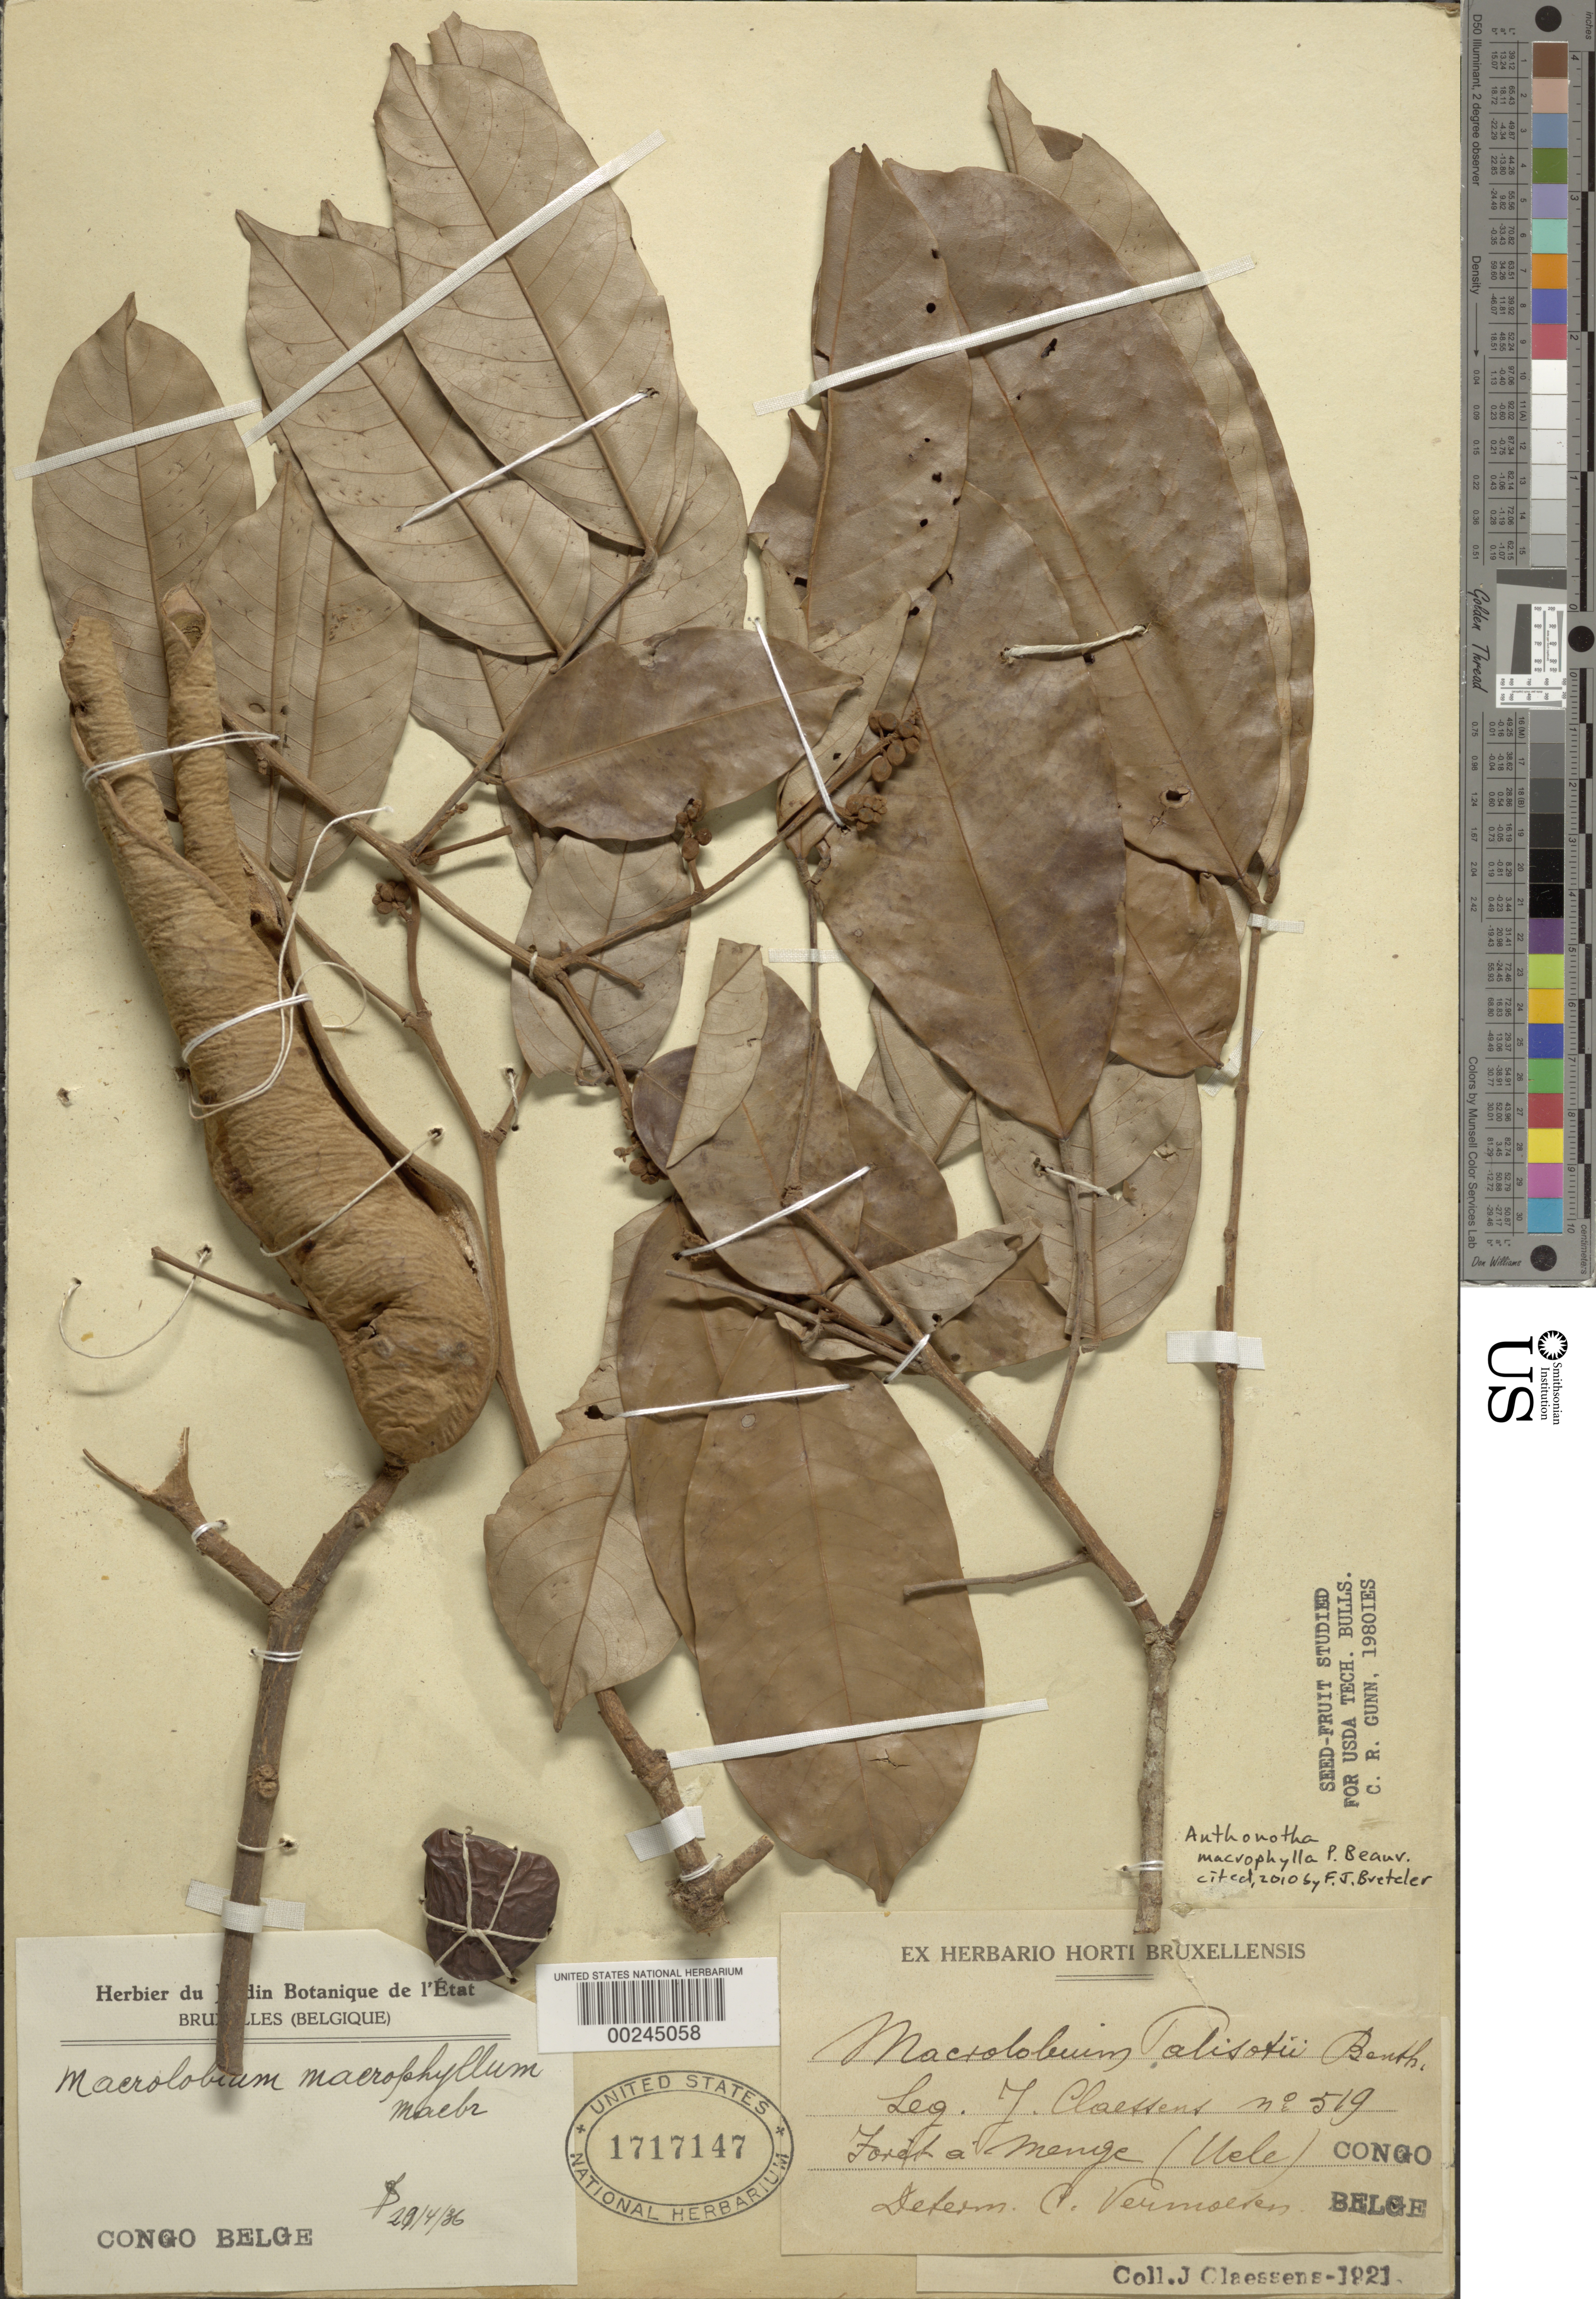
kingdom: Plantae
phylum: Tracheophyta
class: Magnoliopsida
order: Fabales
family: Fabaceae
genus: Anthonotha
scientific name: Anthonotha macrophylla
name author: P. Beauv.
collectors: J. Claessens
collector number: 519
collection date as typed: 1921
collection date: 1921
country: Congo, Democratic Republic of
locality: Foret a Menge (Uele)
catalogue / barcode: US 1717147